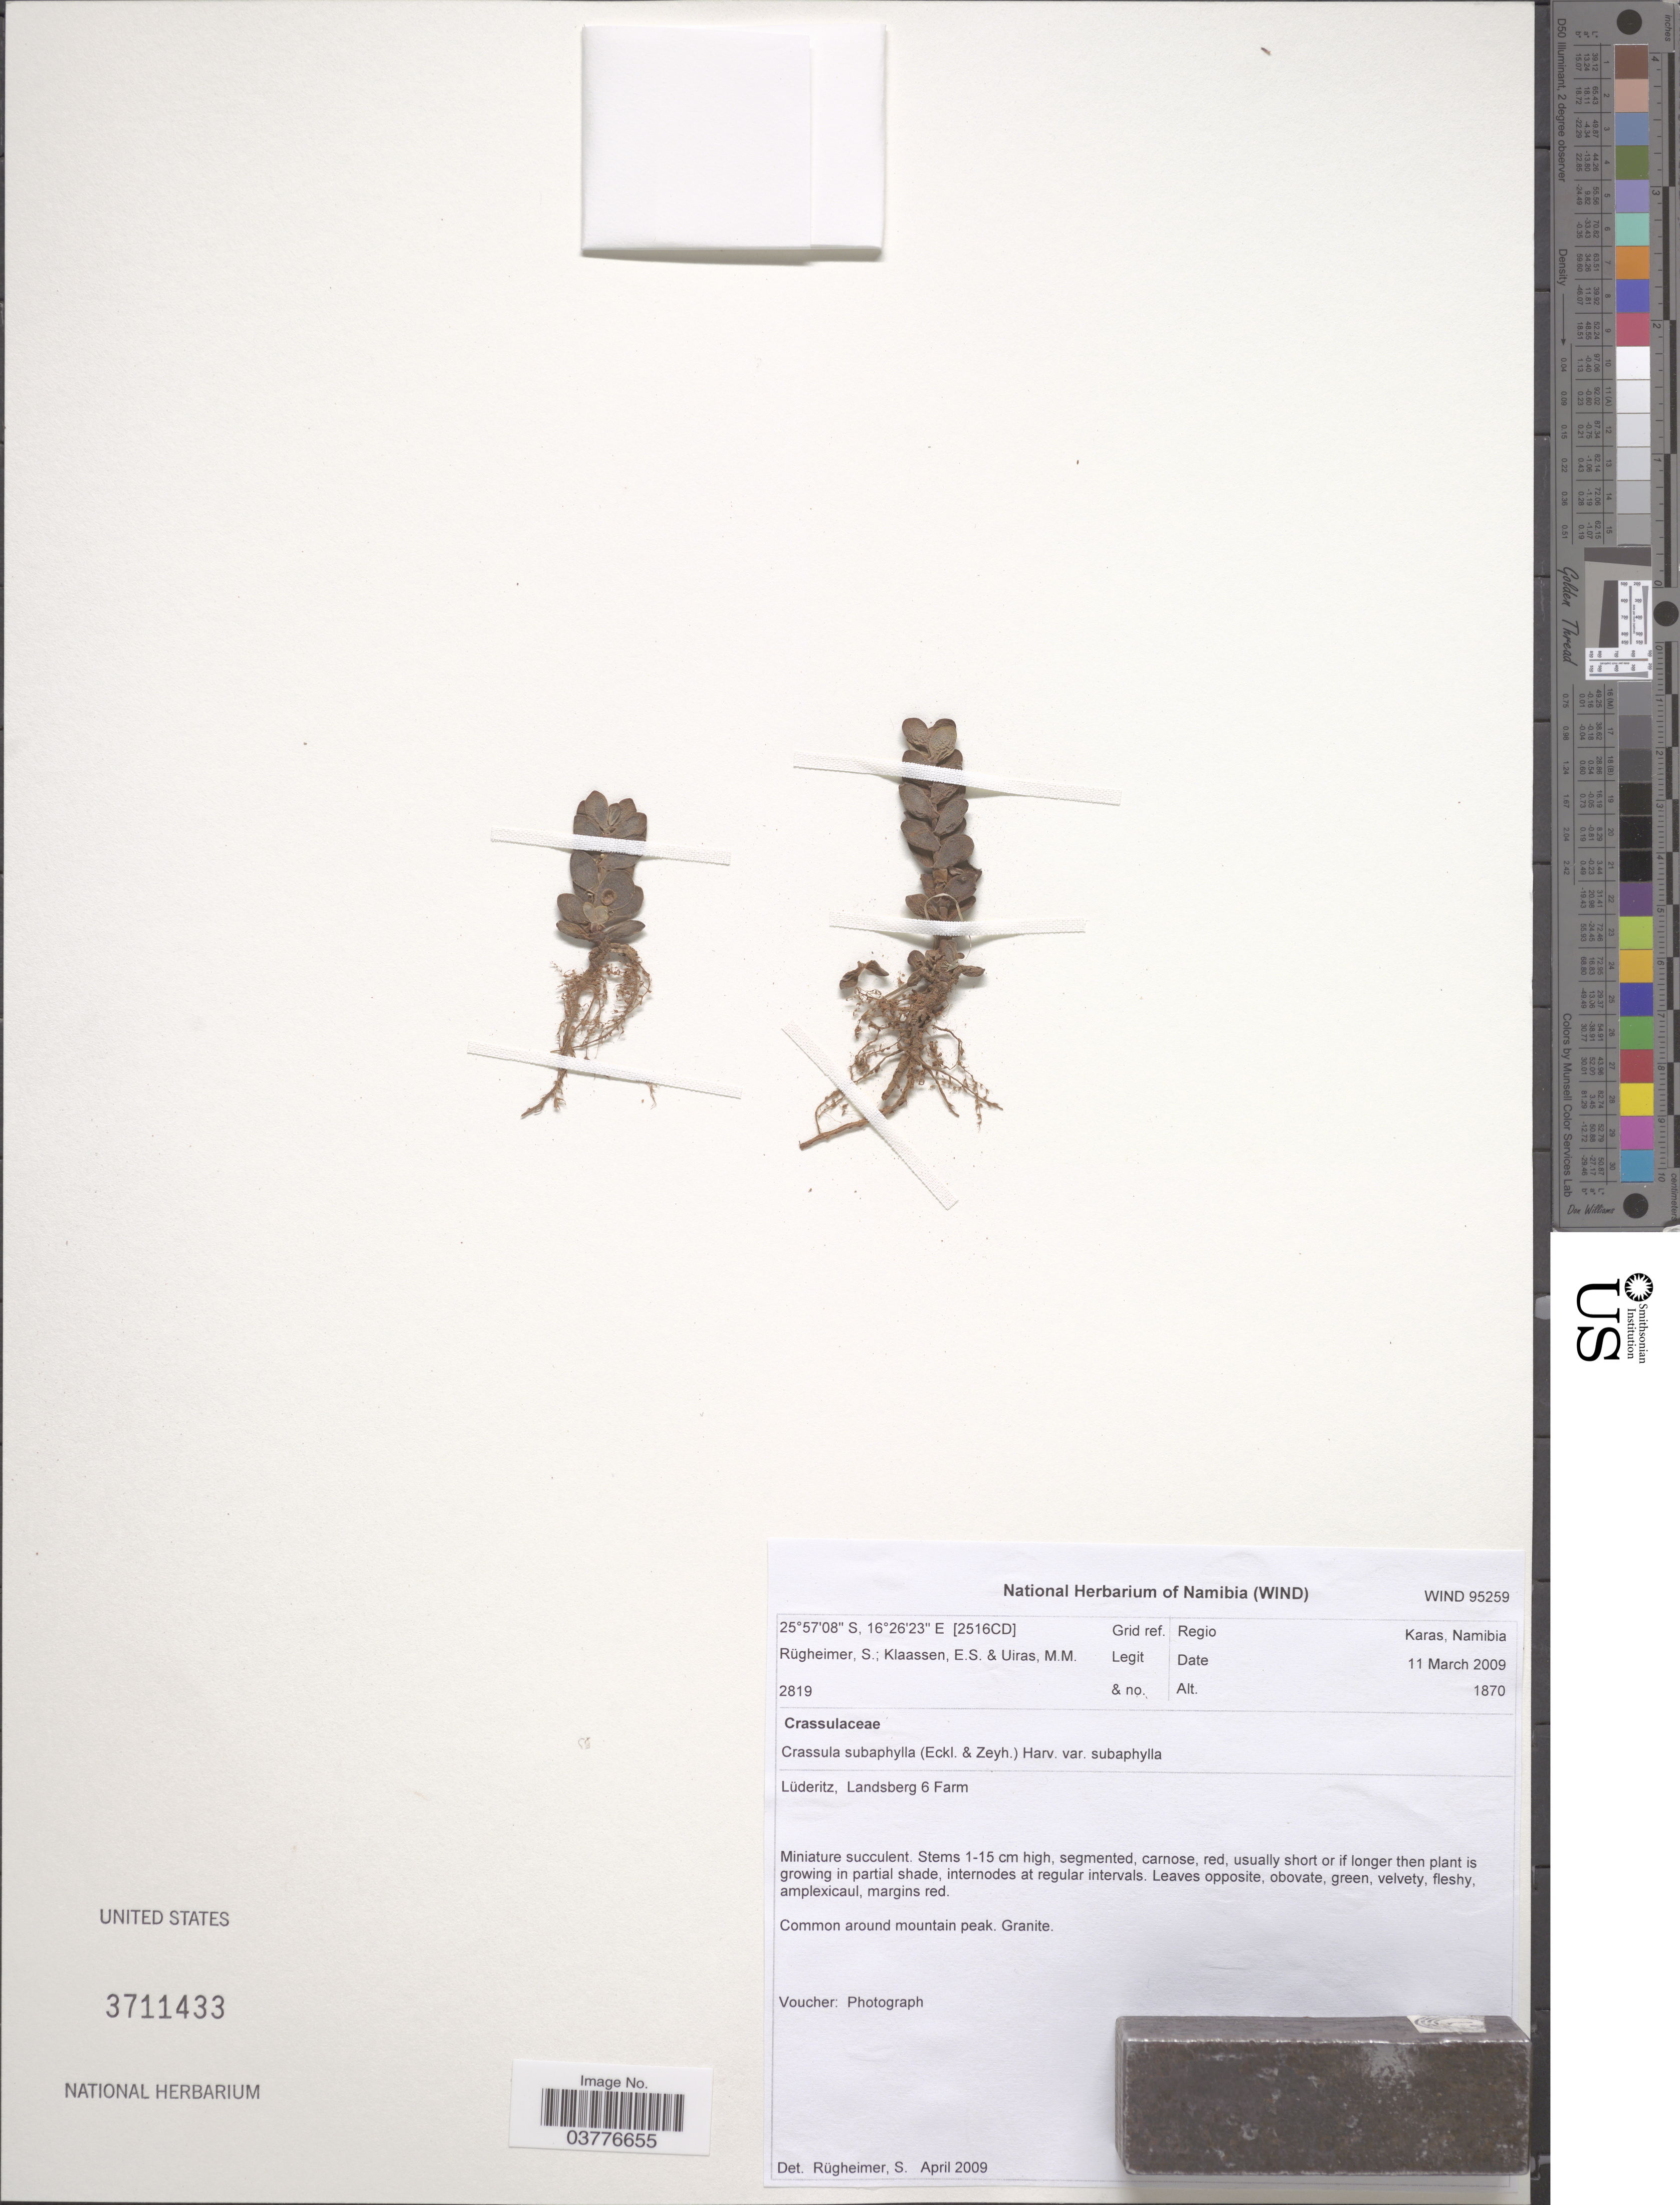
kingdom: Plantae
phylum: Tracheophyta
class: Magnoliopsida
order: Saxifragales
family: Crassulaceae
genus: Crassula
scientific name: Crassula subaphylla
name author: (Eckl. & Zeyh.) Harv.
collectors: S. Rugheimer, E. S. Klaassen & M. Uiras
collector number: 2819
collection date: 2009-03-11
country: Namibia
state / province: Karas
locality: [2516CD] Grid. ref. Regio Karas, Namibia. Lüderitz, Landsberg 6 Farm.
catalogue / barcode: US 3711433